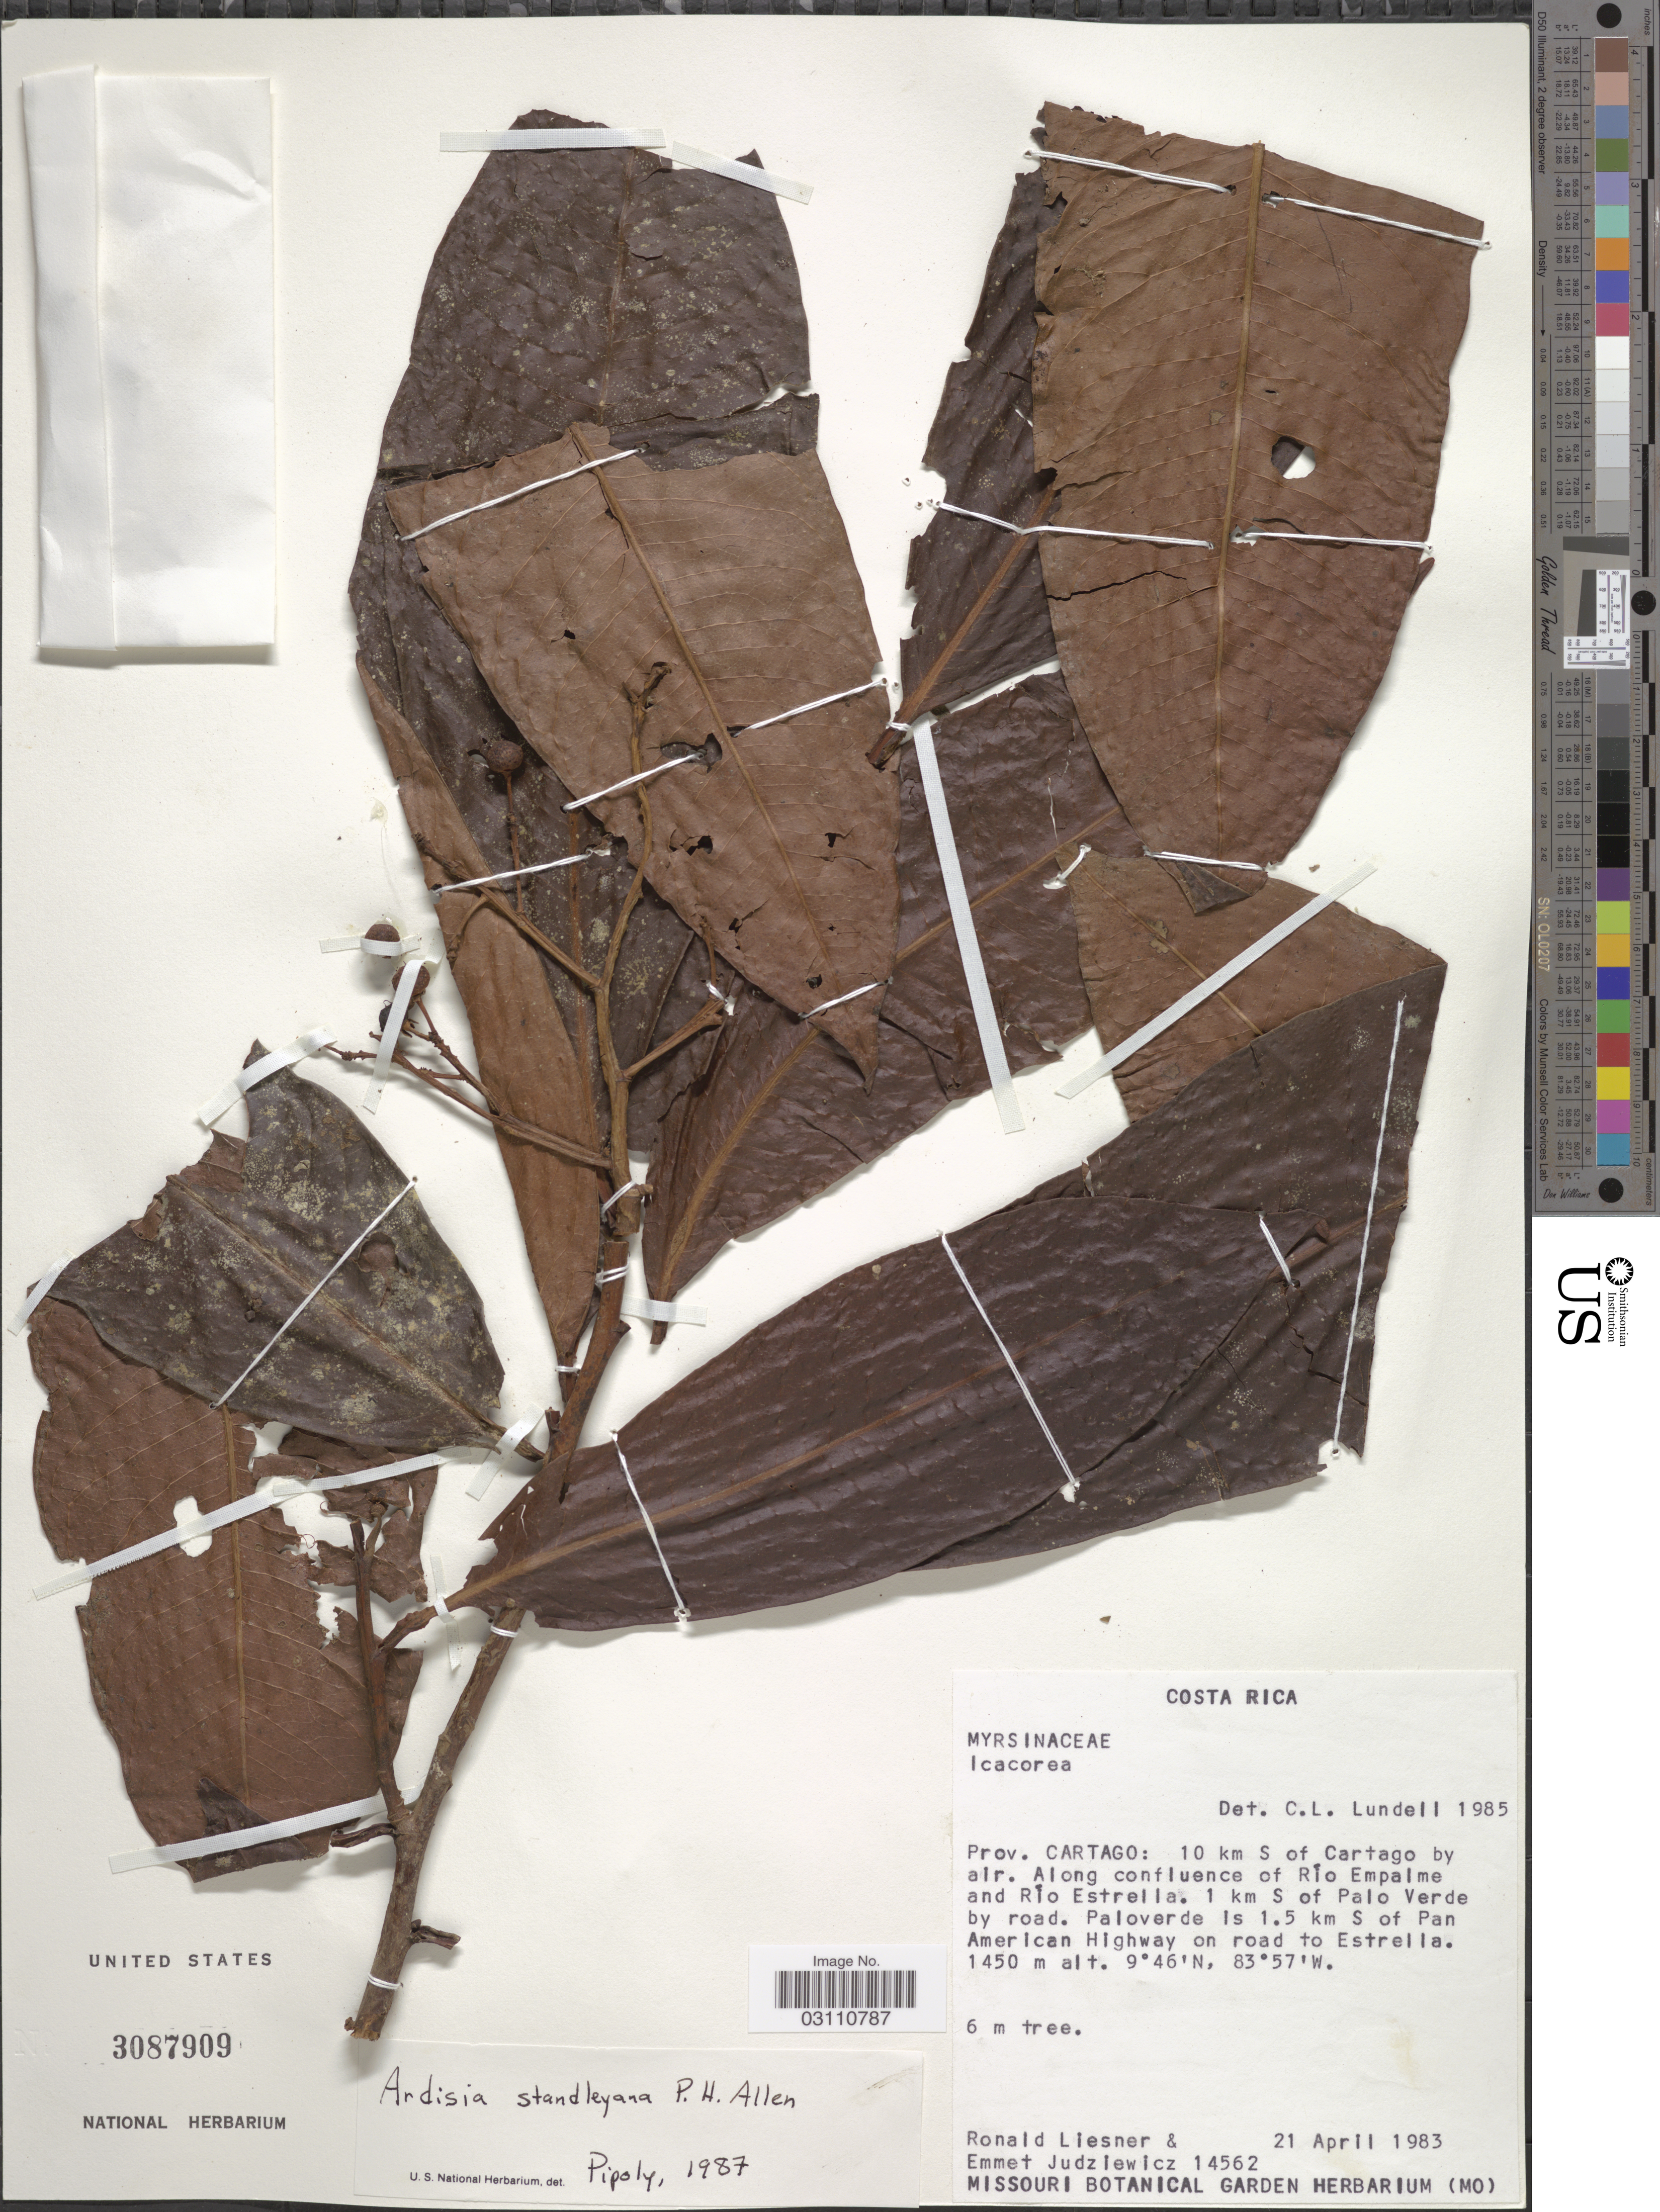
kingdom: Plantae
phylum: Tracheophyta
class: Magnoliopsida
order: Ericales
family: Primulaceae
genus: Ardisia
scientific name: Ardisia standleyana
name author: P.H. Allen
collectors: R. L. Liesner & E. Judziewicz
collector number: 14562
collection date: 1983-04-21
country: Costa Rica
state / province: Cartago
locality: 10 km S of Cartago by air. Along confluence of Río Empalme and Río Estrella. 1 km S of Palo Verde by road. Paloverde is 1.5 km S of Pan American Highway on road to Estrella.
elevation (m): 1450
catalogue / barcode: US 3087909